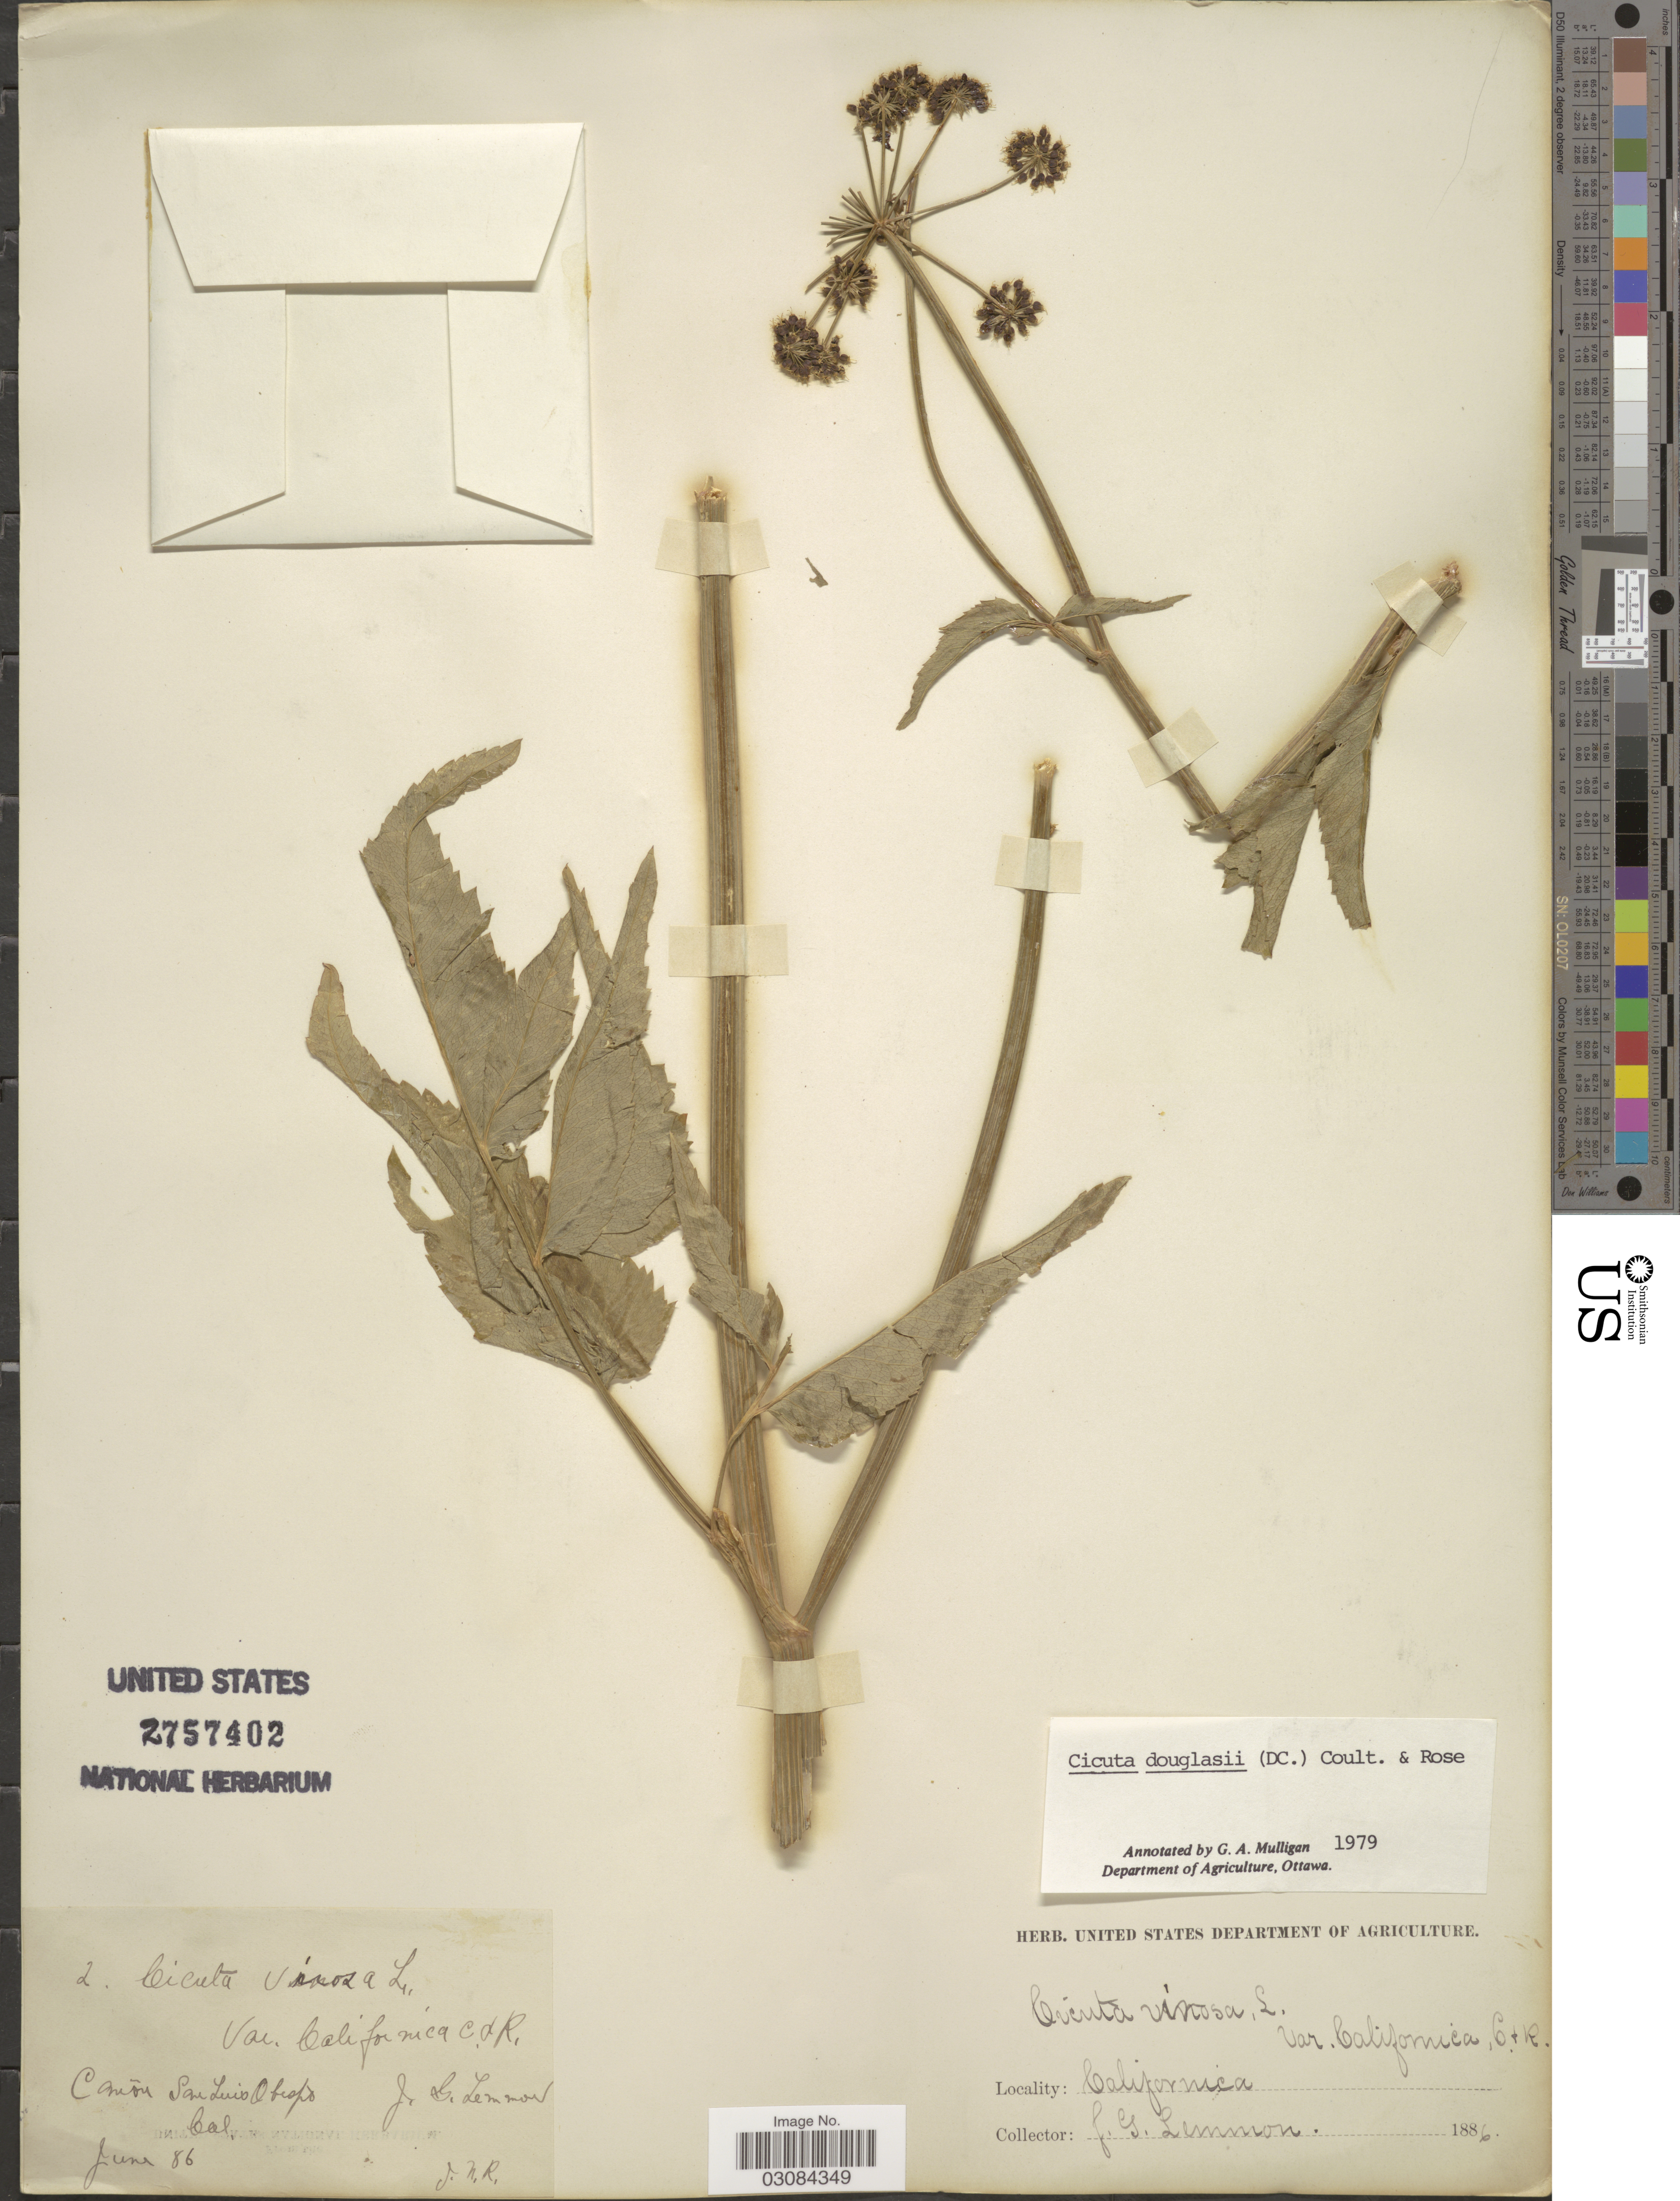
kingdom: Plantae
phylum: Tracheophyta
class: Magnoliopsida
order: Apiales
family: Apiaceae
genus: Cicuta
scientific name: Cicuta douglasii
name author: (DC.) J.M. Coult. & Rose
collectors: J. Lemmon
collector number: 2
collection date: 1886-06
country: United States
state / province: California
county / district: San Luis Obispo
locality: Cañon San Luis Obispo Cal.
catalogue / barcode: US 2757402